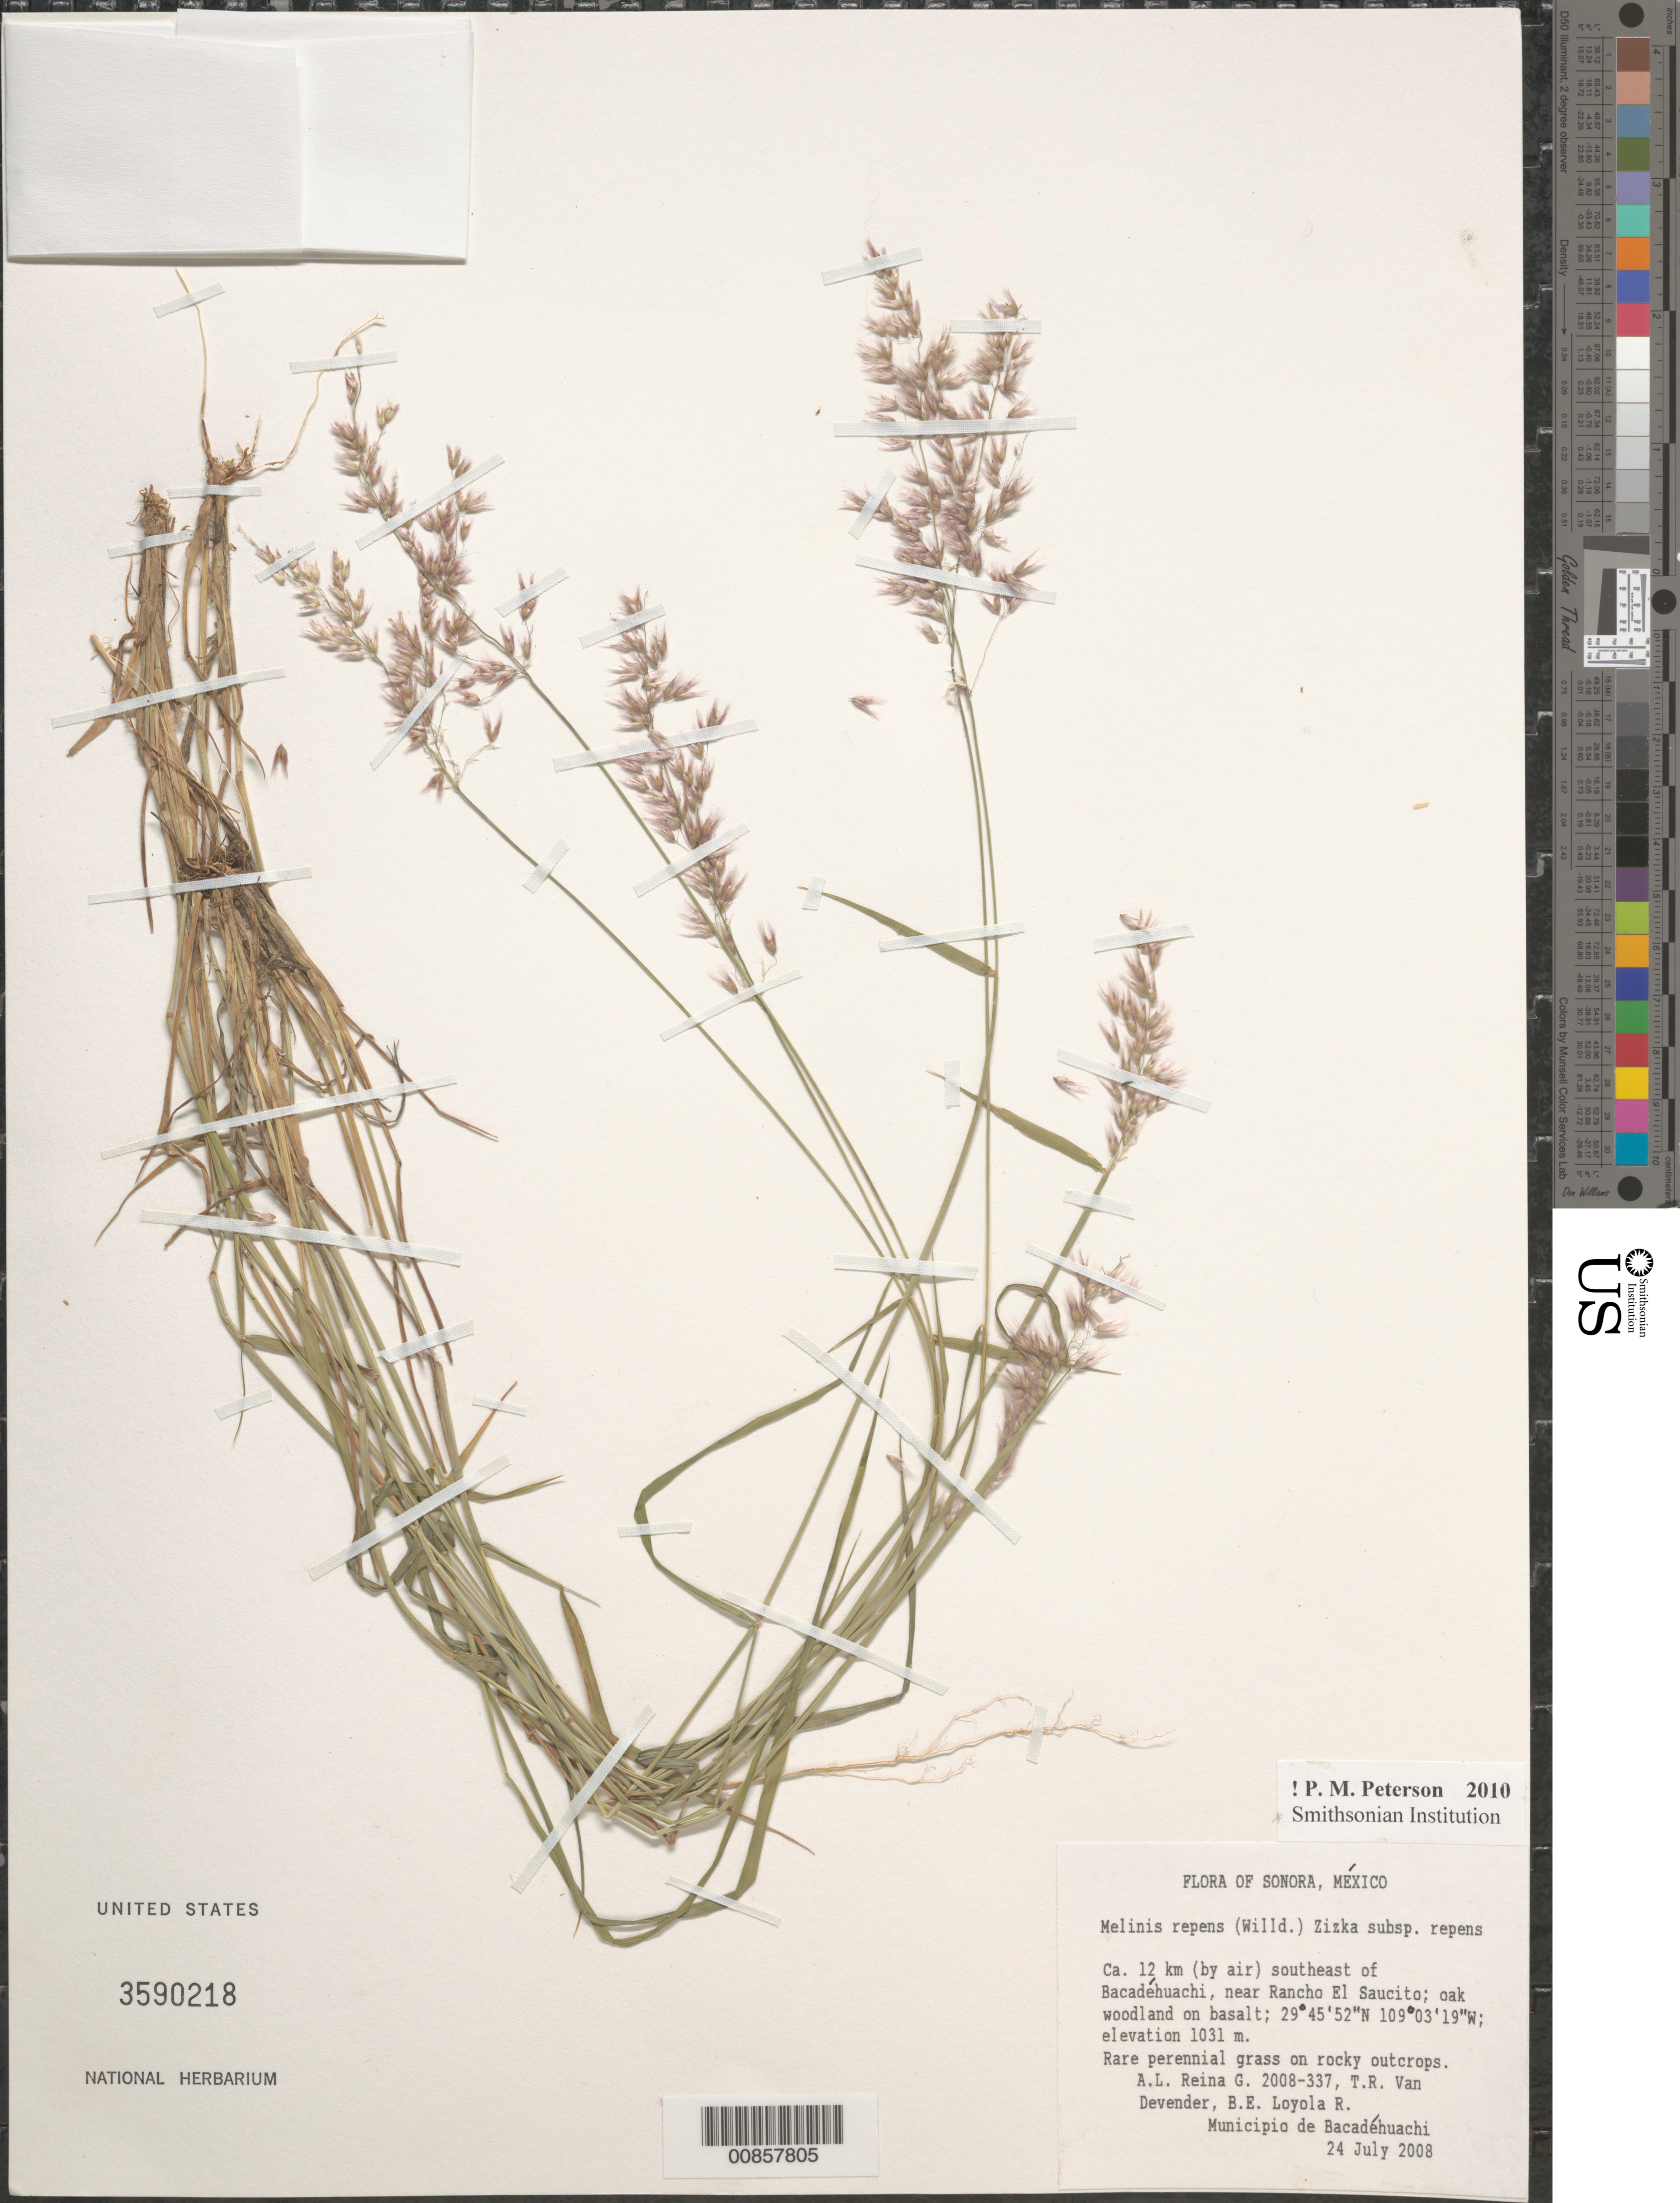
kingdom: Plantae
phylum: Tracheophyta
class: Liliopsida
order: Poales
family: Poaceae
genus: Melinis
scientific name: Melinis repens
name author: (Willd.) Zizka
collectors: A. L. Reina G., T. R. Van Devender & B. E. Loyola G.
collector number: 2008-337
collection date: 2008-07-24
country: Mexico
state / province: Sonora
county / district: Bacadéhuachi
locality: Ca. 12 km (by air) SE of Bacadéhuachi, near Rancho El Saucito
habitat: Oak woodland on basalt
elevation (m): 1031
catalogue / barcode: US 3590218